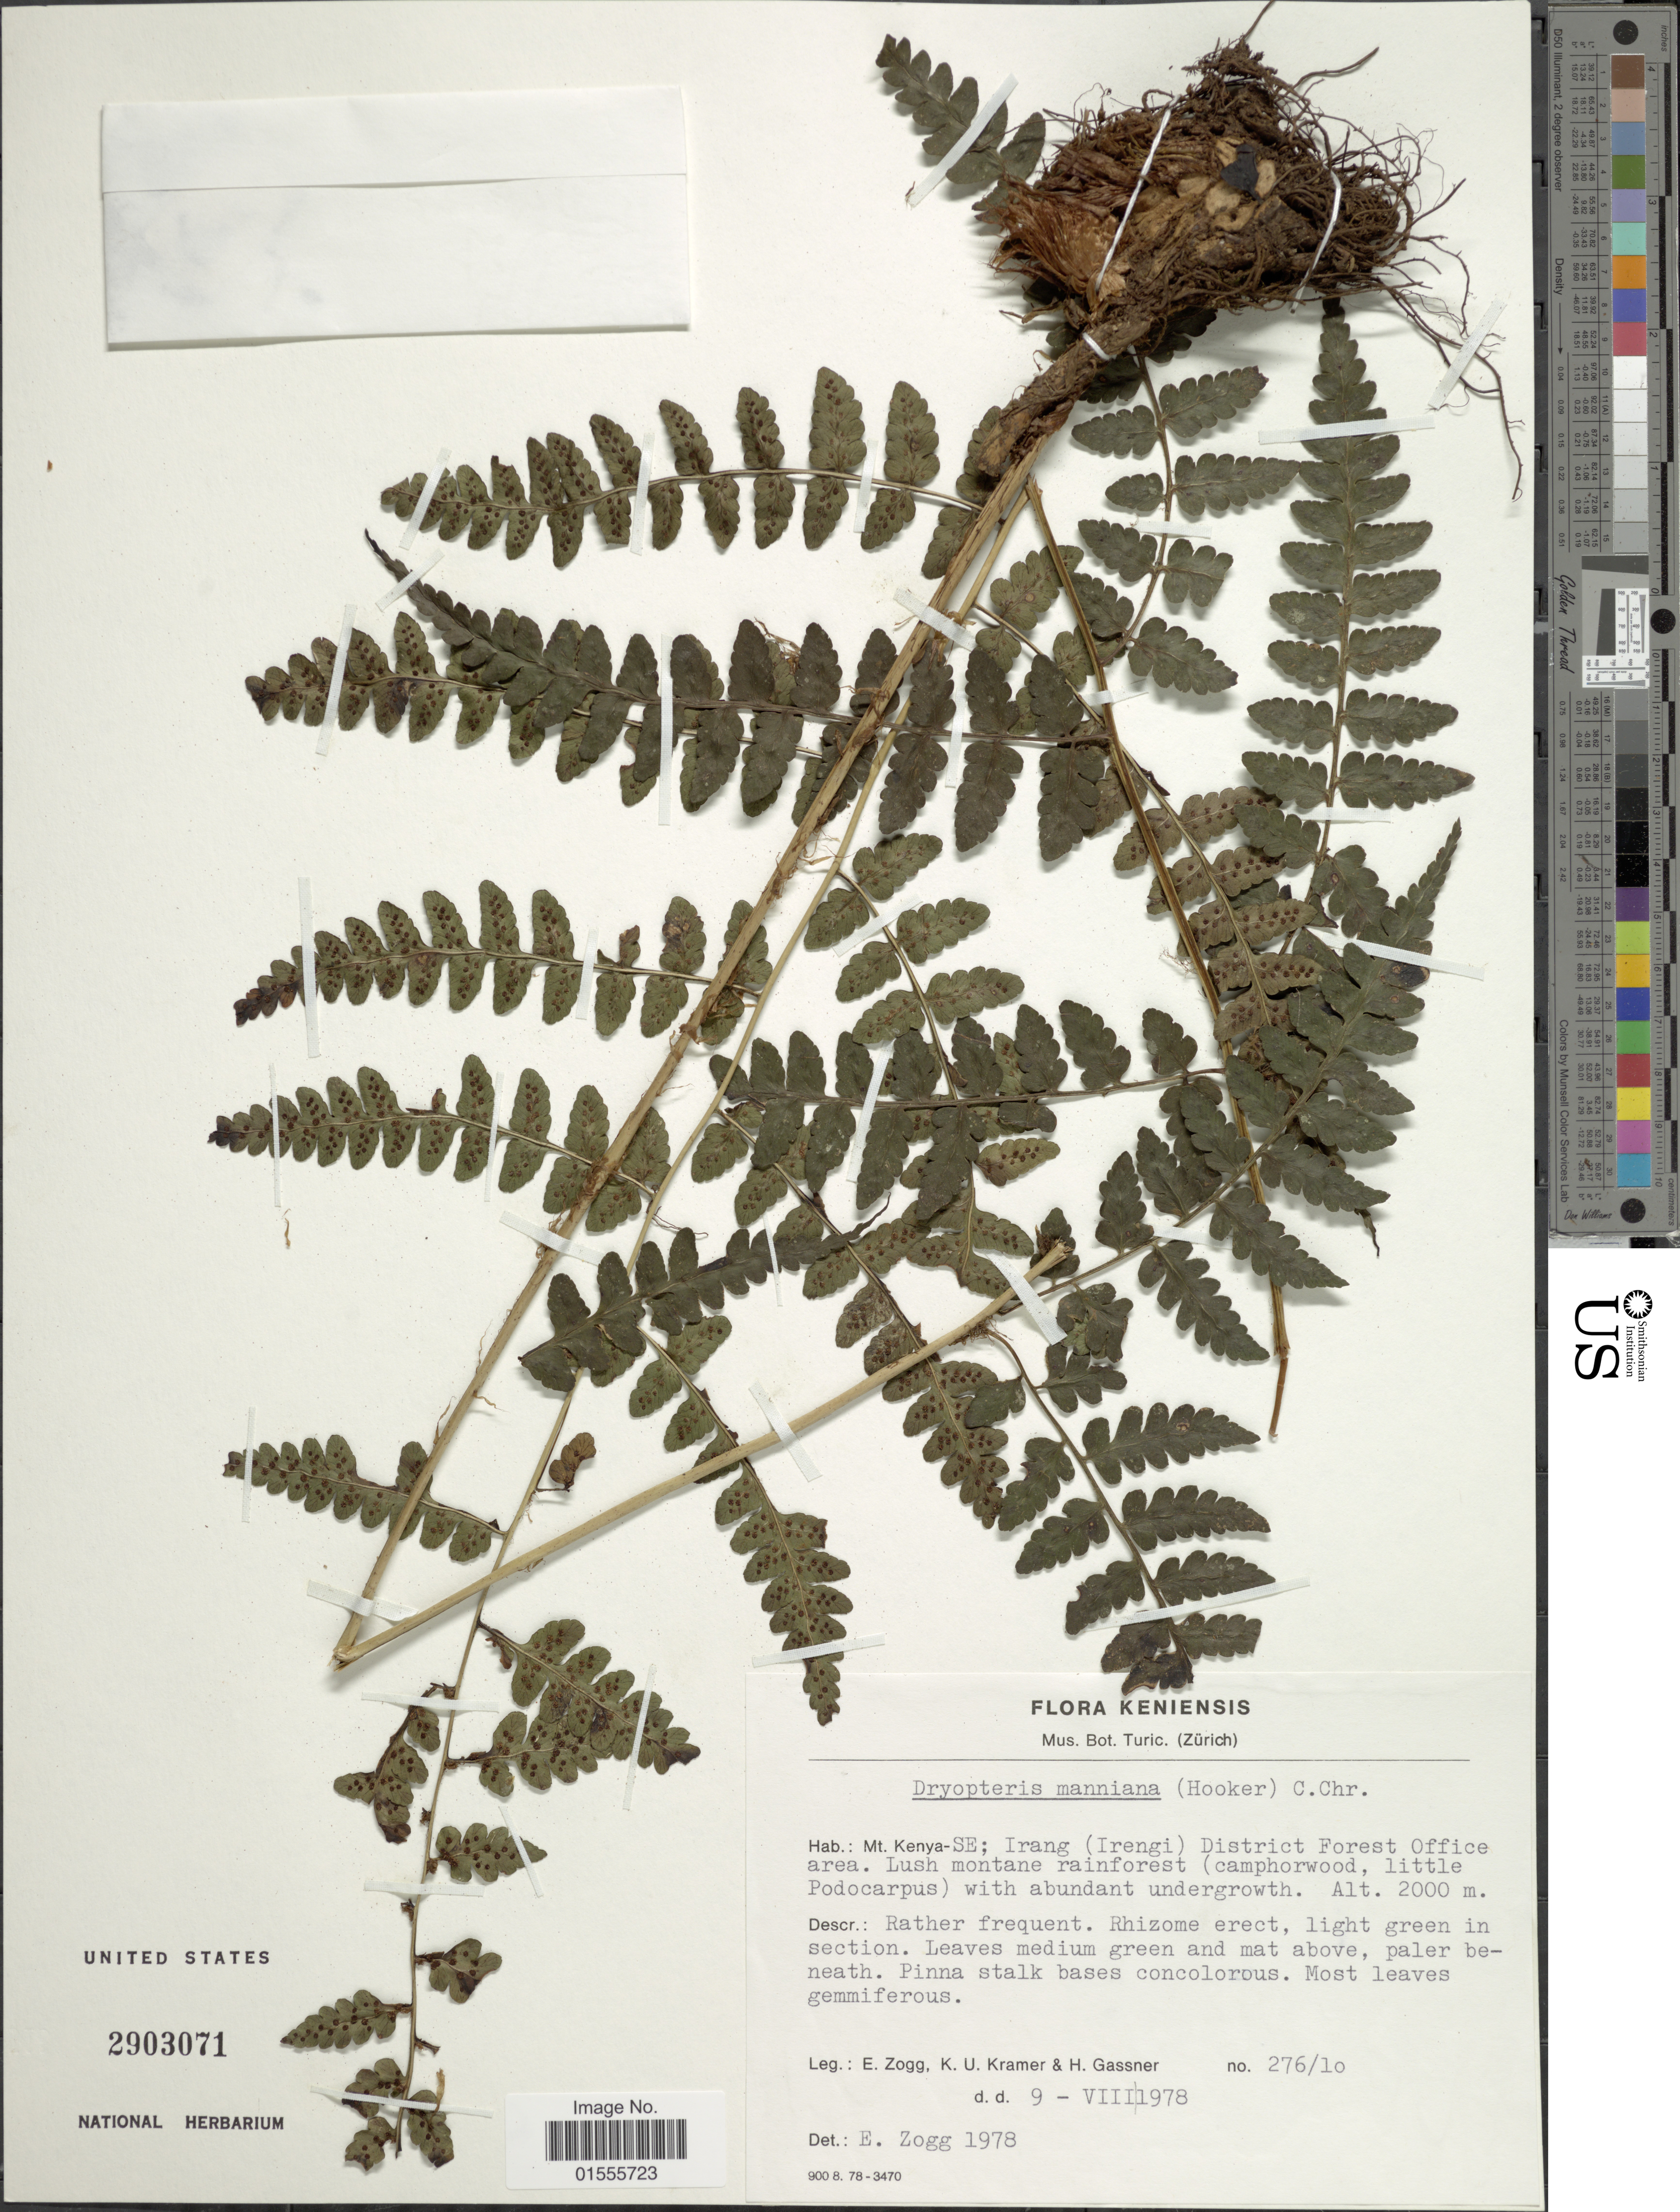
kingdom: Plantae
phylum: Tracheophyta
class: Polypodiopsida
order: Polypodiales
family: Dryopteridaceae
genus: Dryopteris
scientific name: Dryopteris manniana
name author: (Hook.) C. Chr.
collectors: E. Zogg, K. U. Kramer & H. Gassner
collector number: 276/10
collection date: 1978-08-09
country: Kenya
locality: Mt.Kenya-SE; Irangi (Irengi) District Forest Office area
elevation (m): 2000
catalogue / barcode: US 2903071